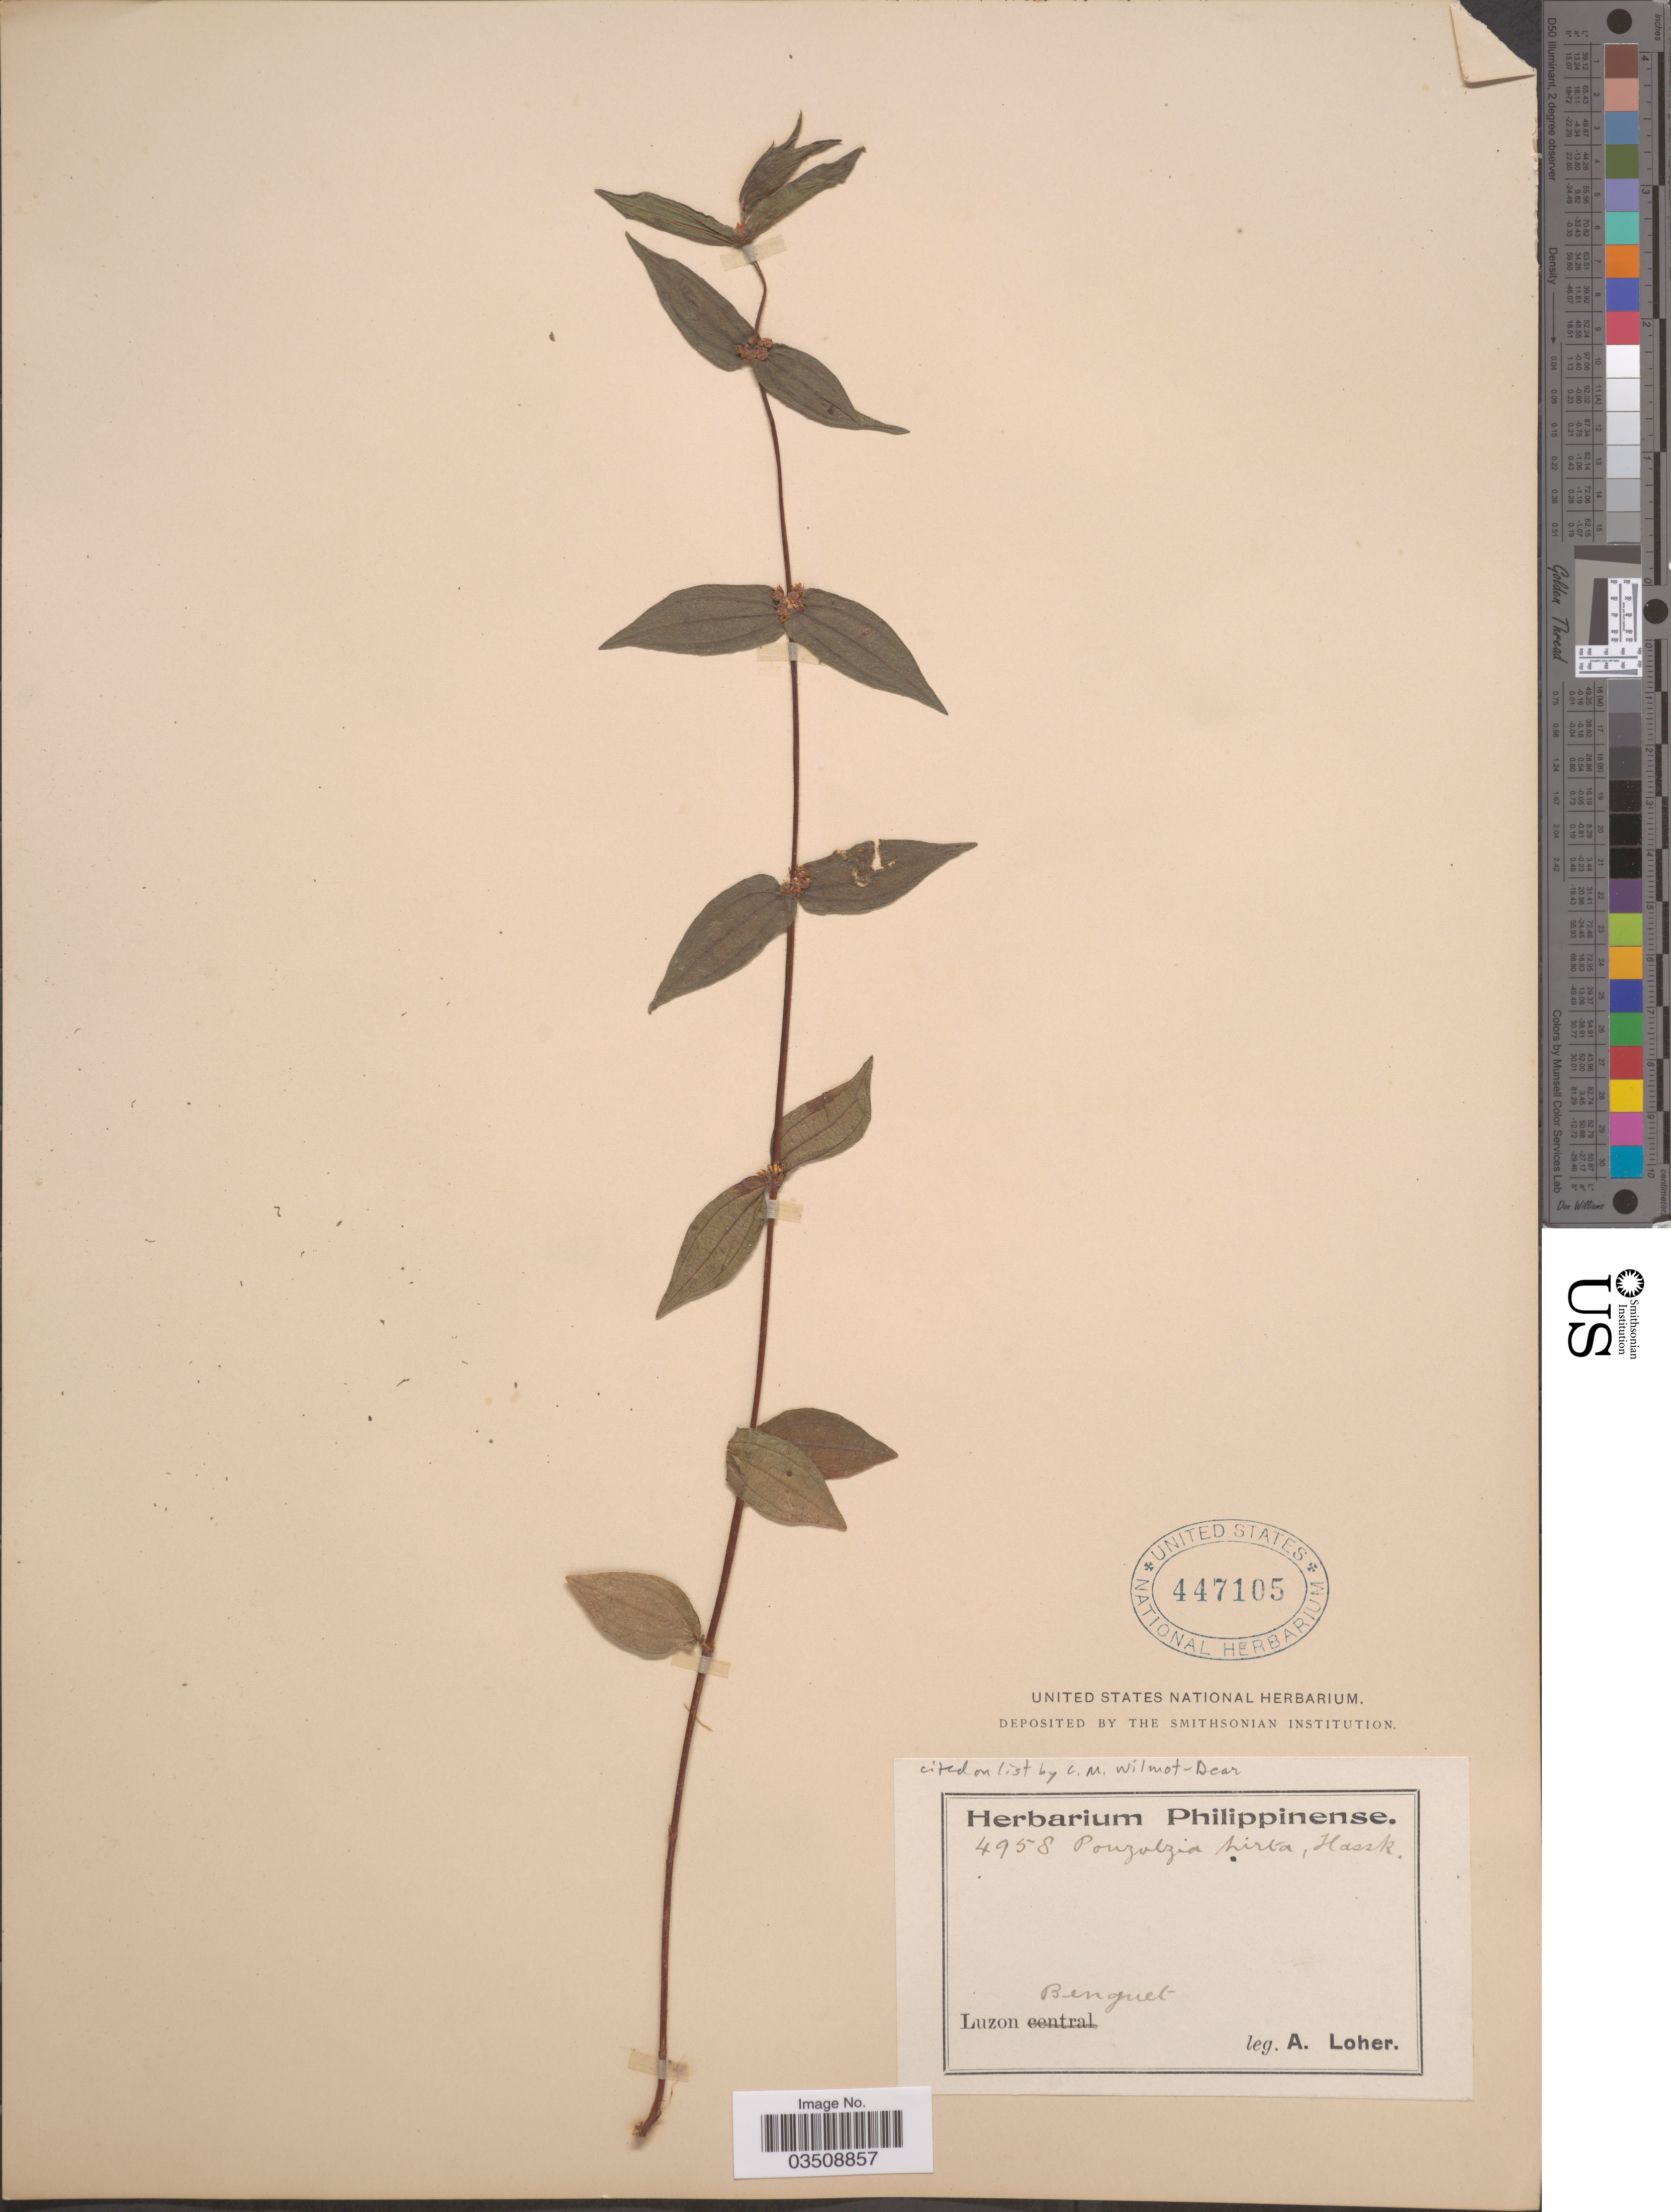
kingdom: Plantae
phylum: Tracheophyta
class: Magnoliopsida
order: Rosales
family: Urticaceae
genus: Gonostegia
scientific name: Gonostegia triandra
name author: (Blume) Miq.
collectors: A. Loher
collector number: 4958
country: Philippines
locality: Luzon Benguet.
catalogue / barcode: US 447105